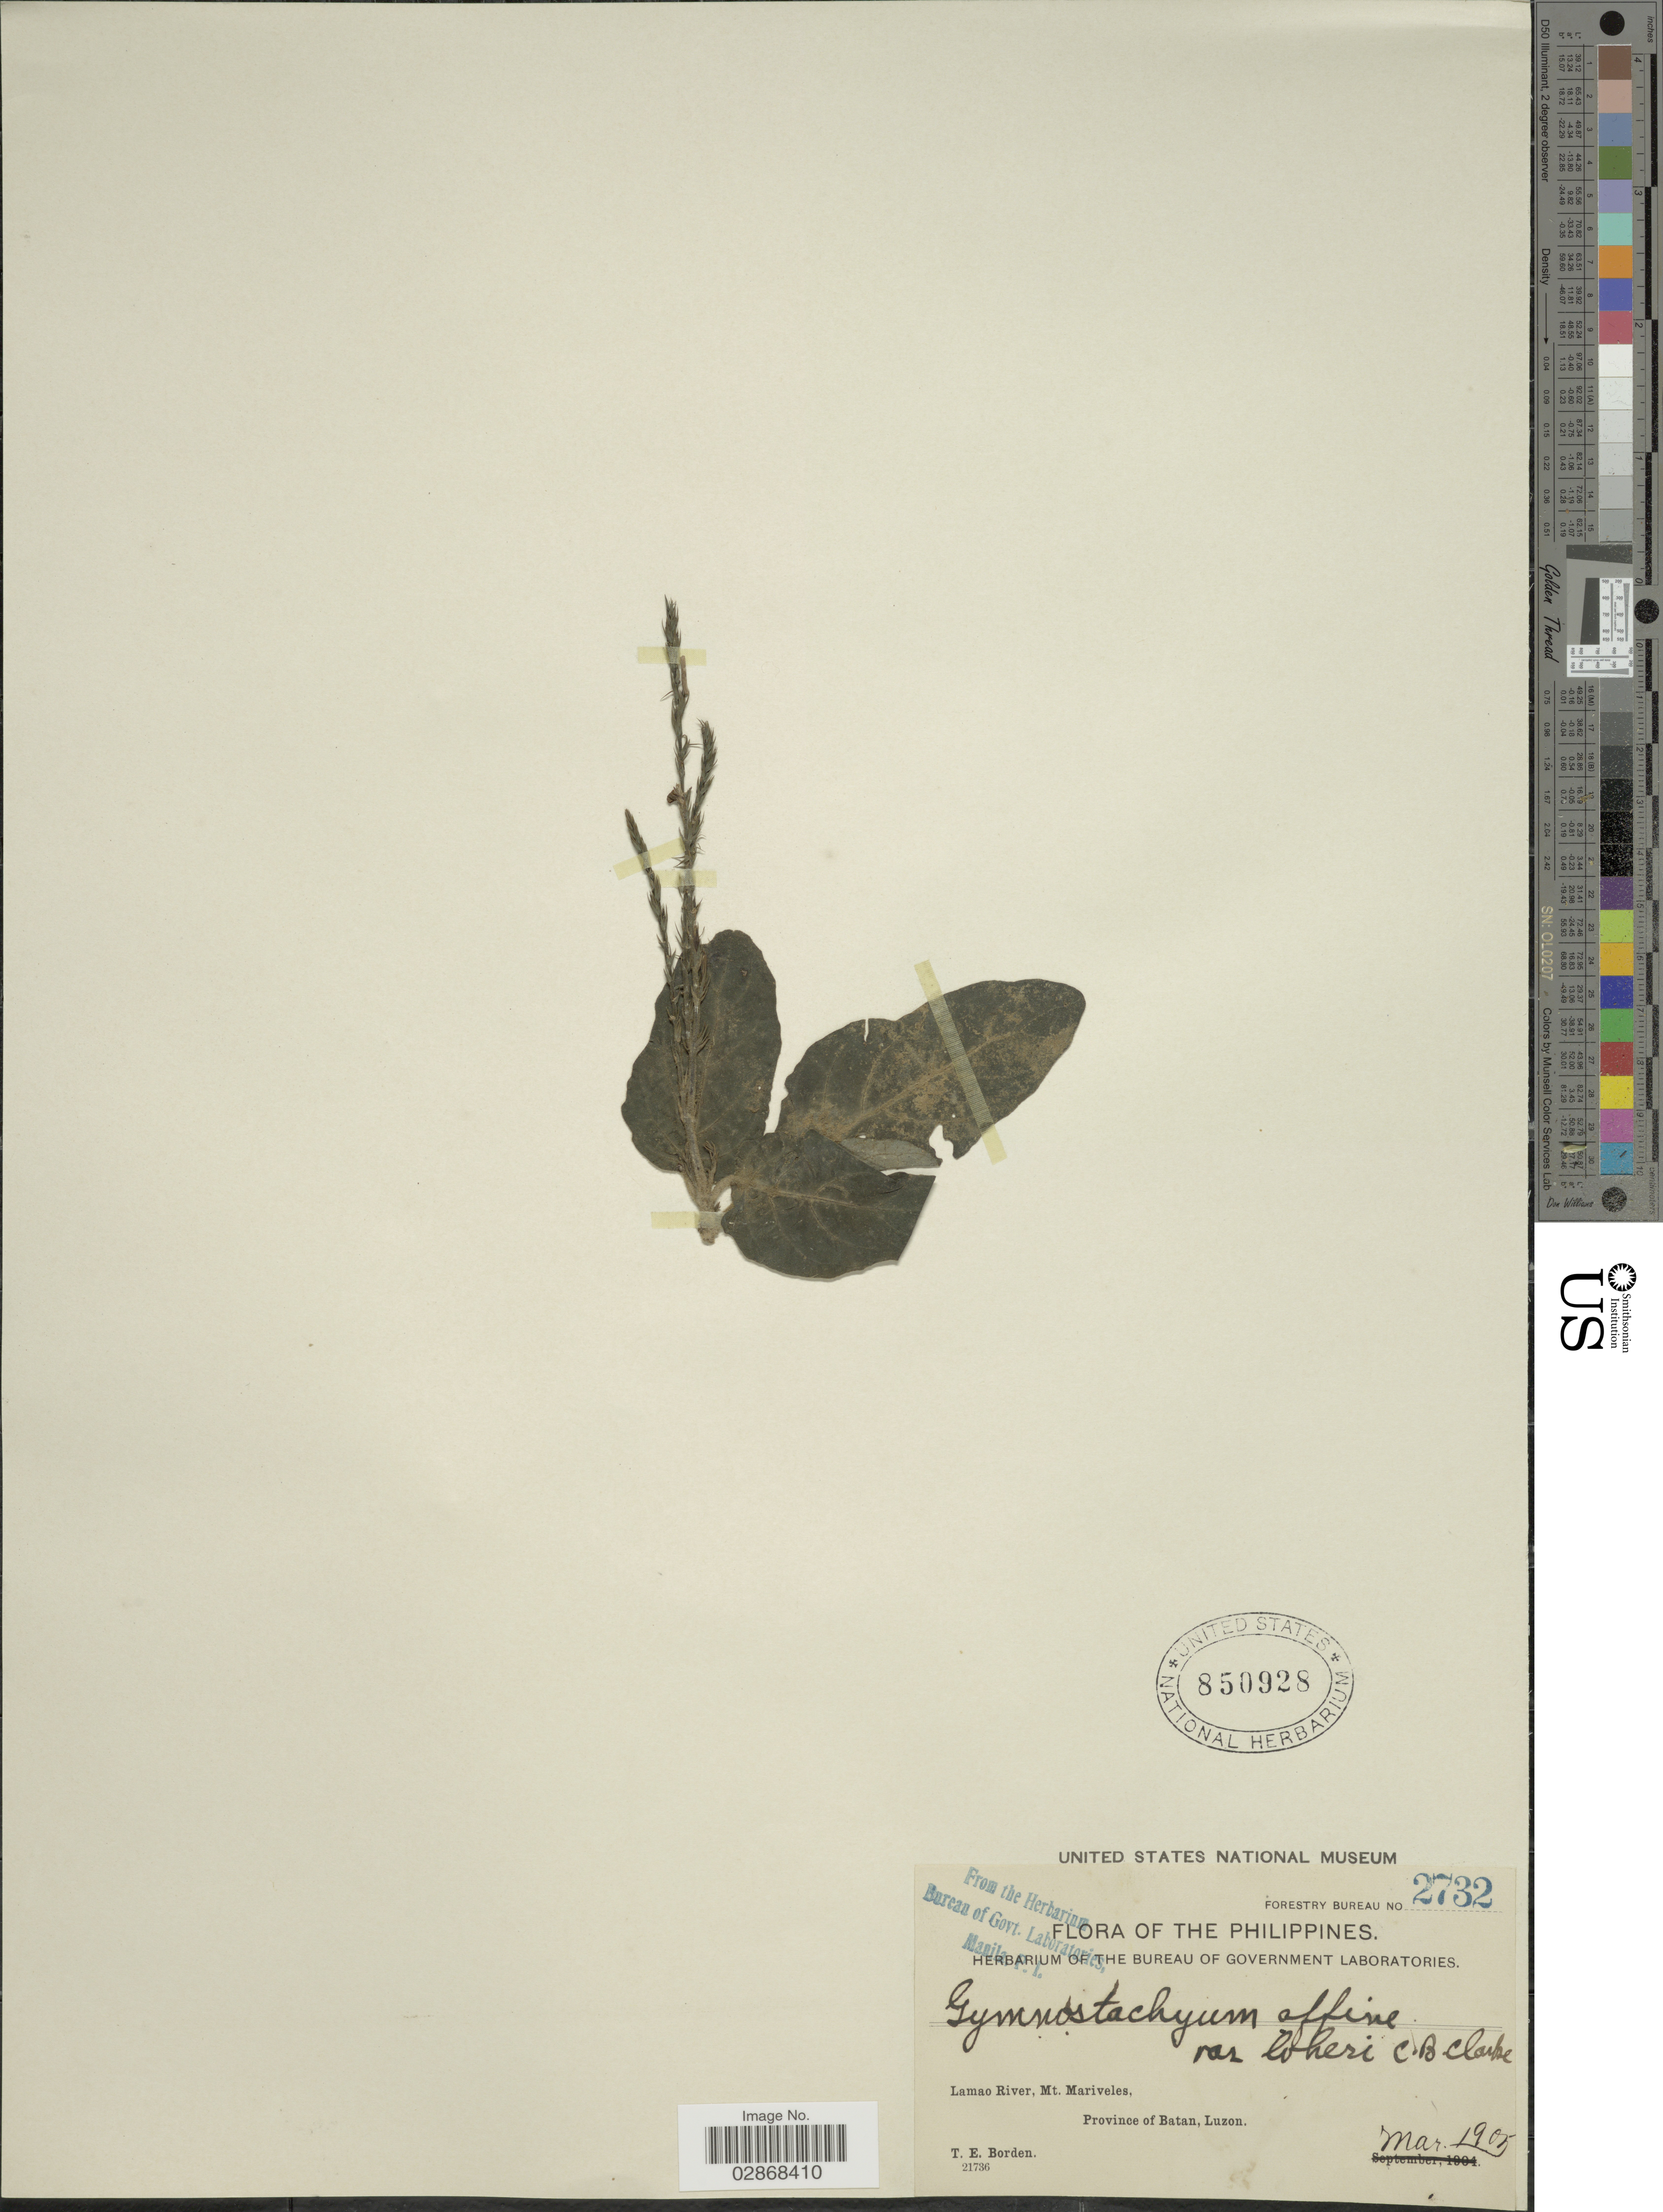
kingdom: Plantae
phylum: Tracheophyta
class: Magnoliopsida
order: Lamiales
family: Acanthaceae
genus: Gymnostachyum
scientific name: Gymnostachyum affine var. loheri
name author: C.B. Clarke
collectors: T. E. Borden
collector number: Forestry Bureau 2732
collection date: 1905-03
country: Philippines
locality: Lamao River, Mt. Mariveles, Province of Batan, Luzon.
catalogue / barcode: US 850928